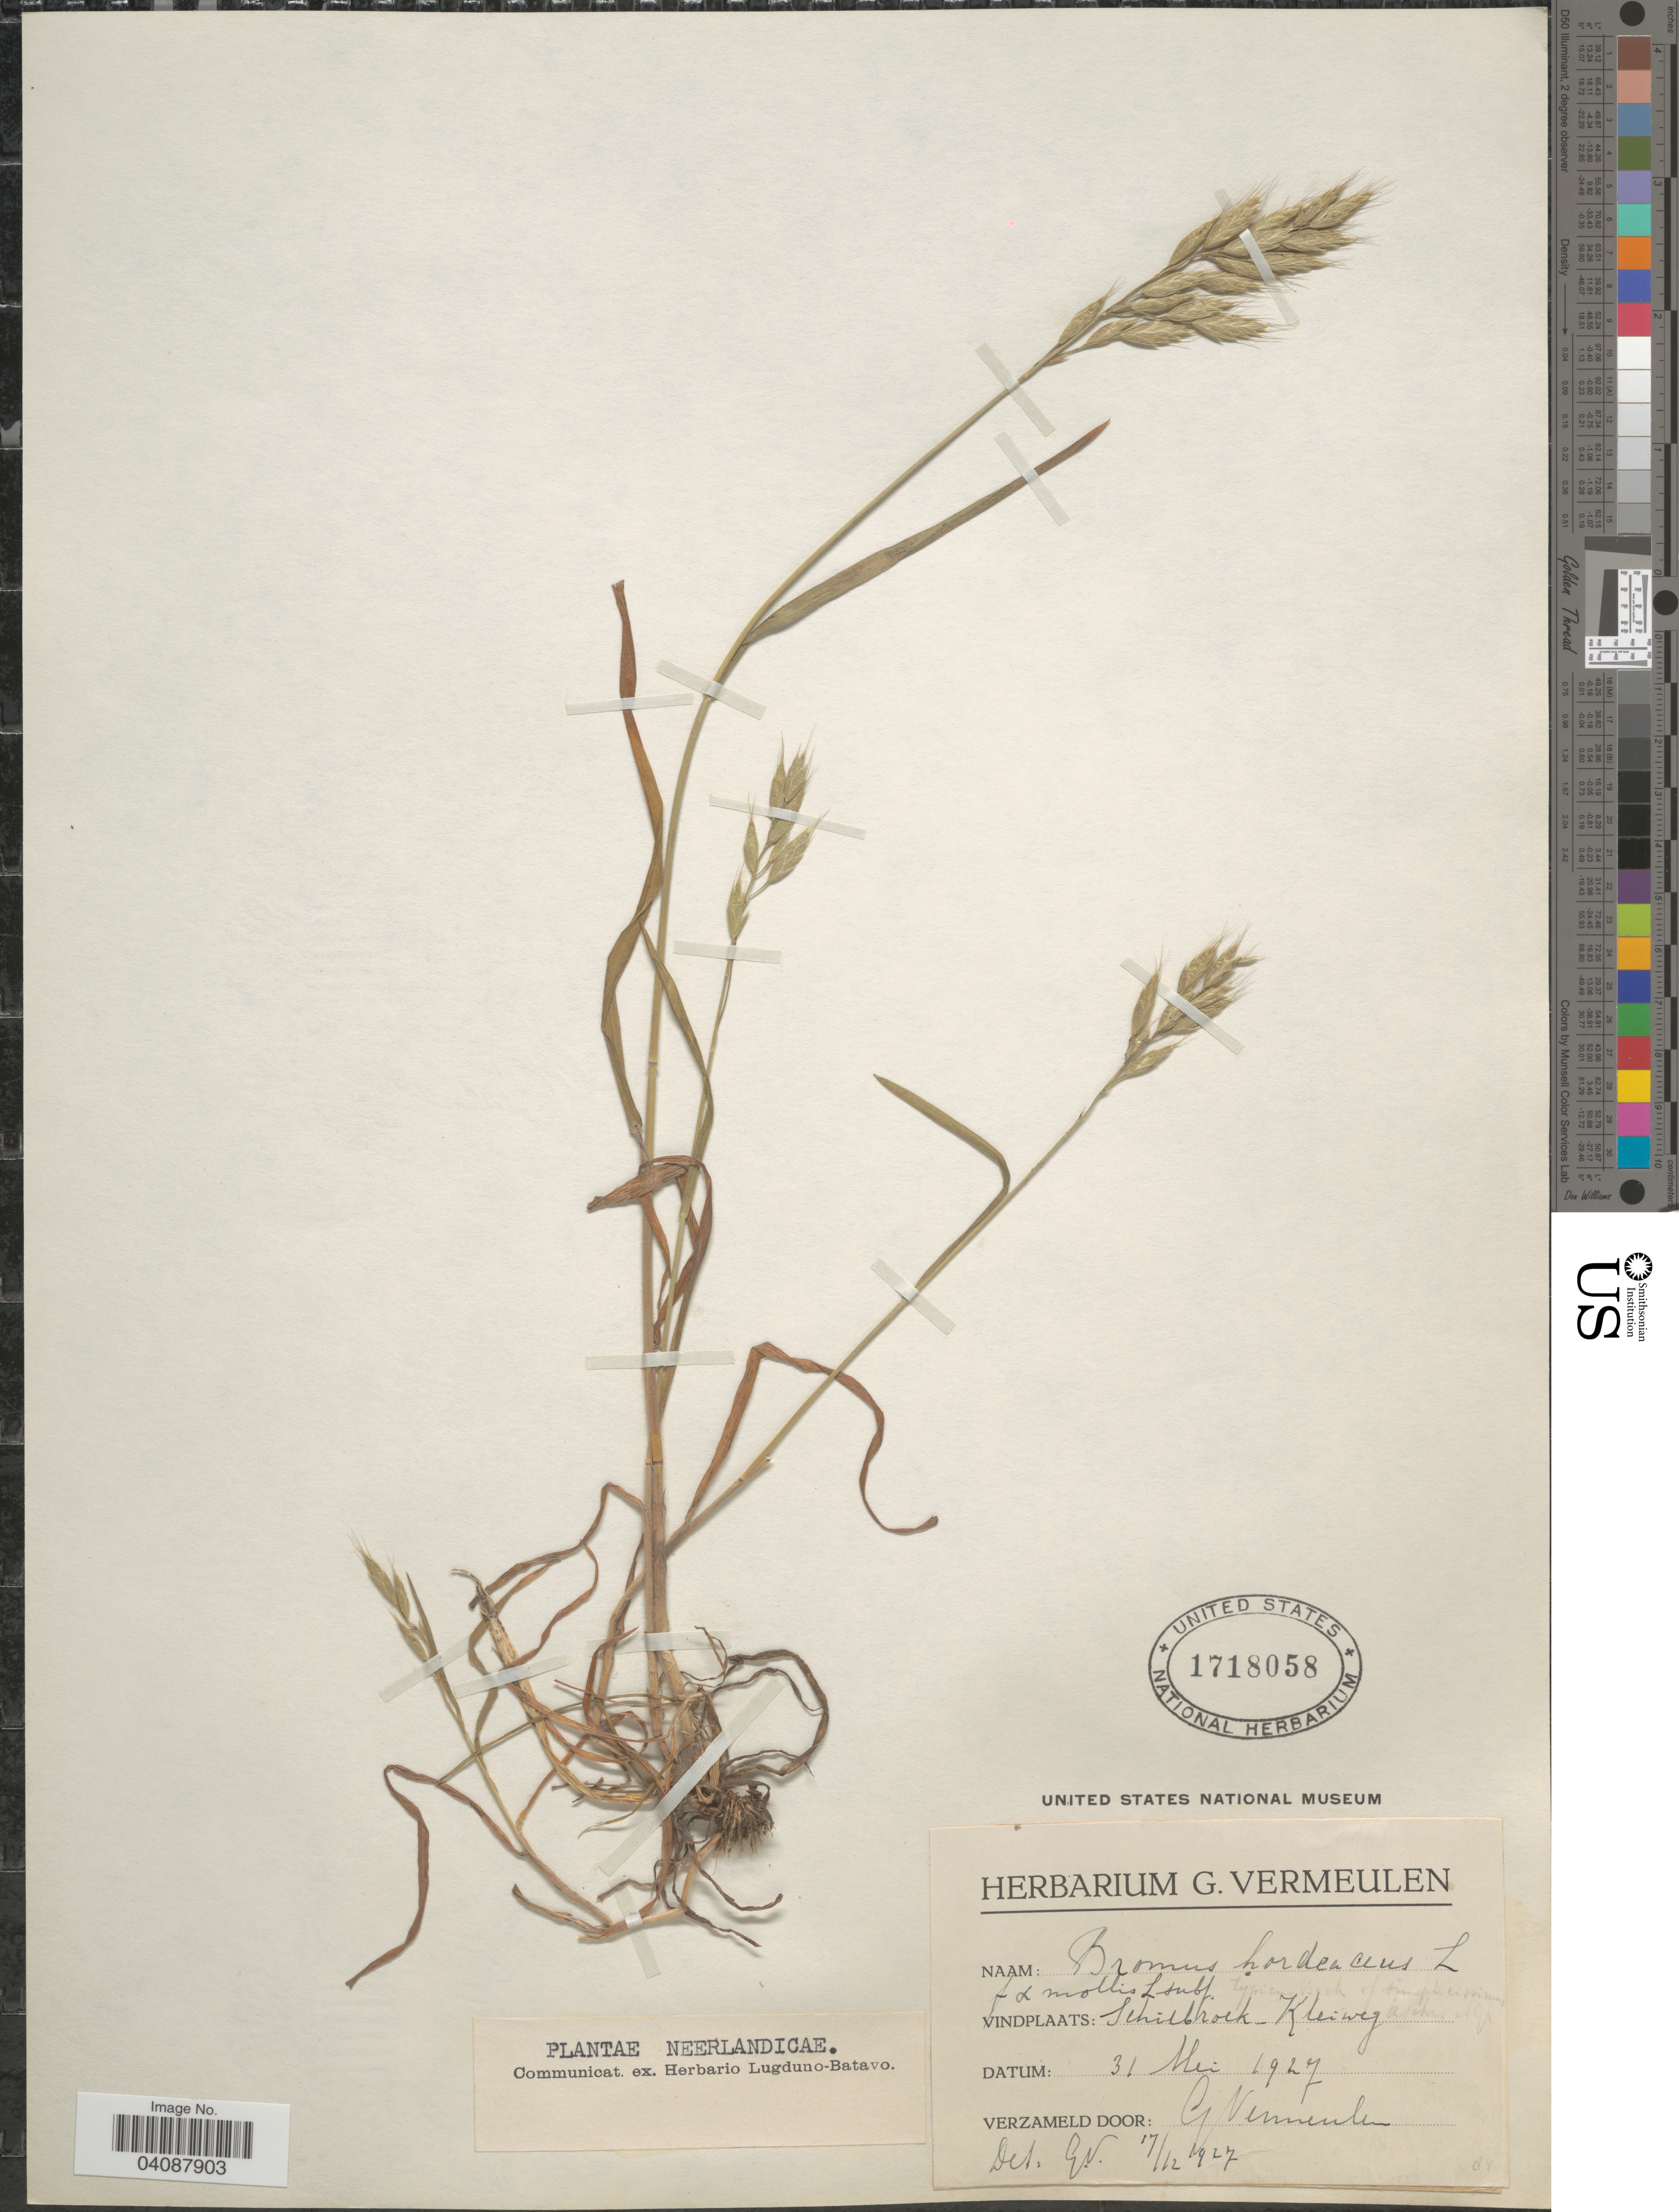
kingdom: Plantae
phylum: Tracheophyta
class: Liliopsida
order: Poales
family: Poaceae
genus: Bromus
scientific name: Bromus hordeaceus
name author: L.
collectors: G. Vermeulen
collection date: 1927-05-31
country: Netherlands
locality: Schiebroek-Kleiweg.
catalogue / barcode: US 1718058